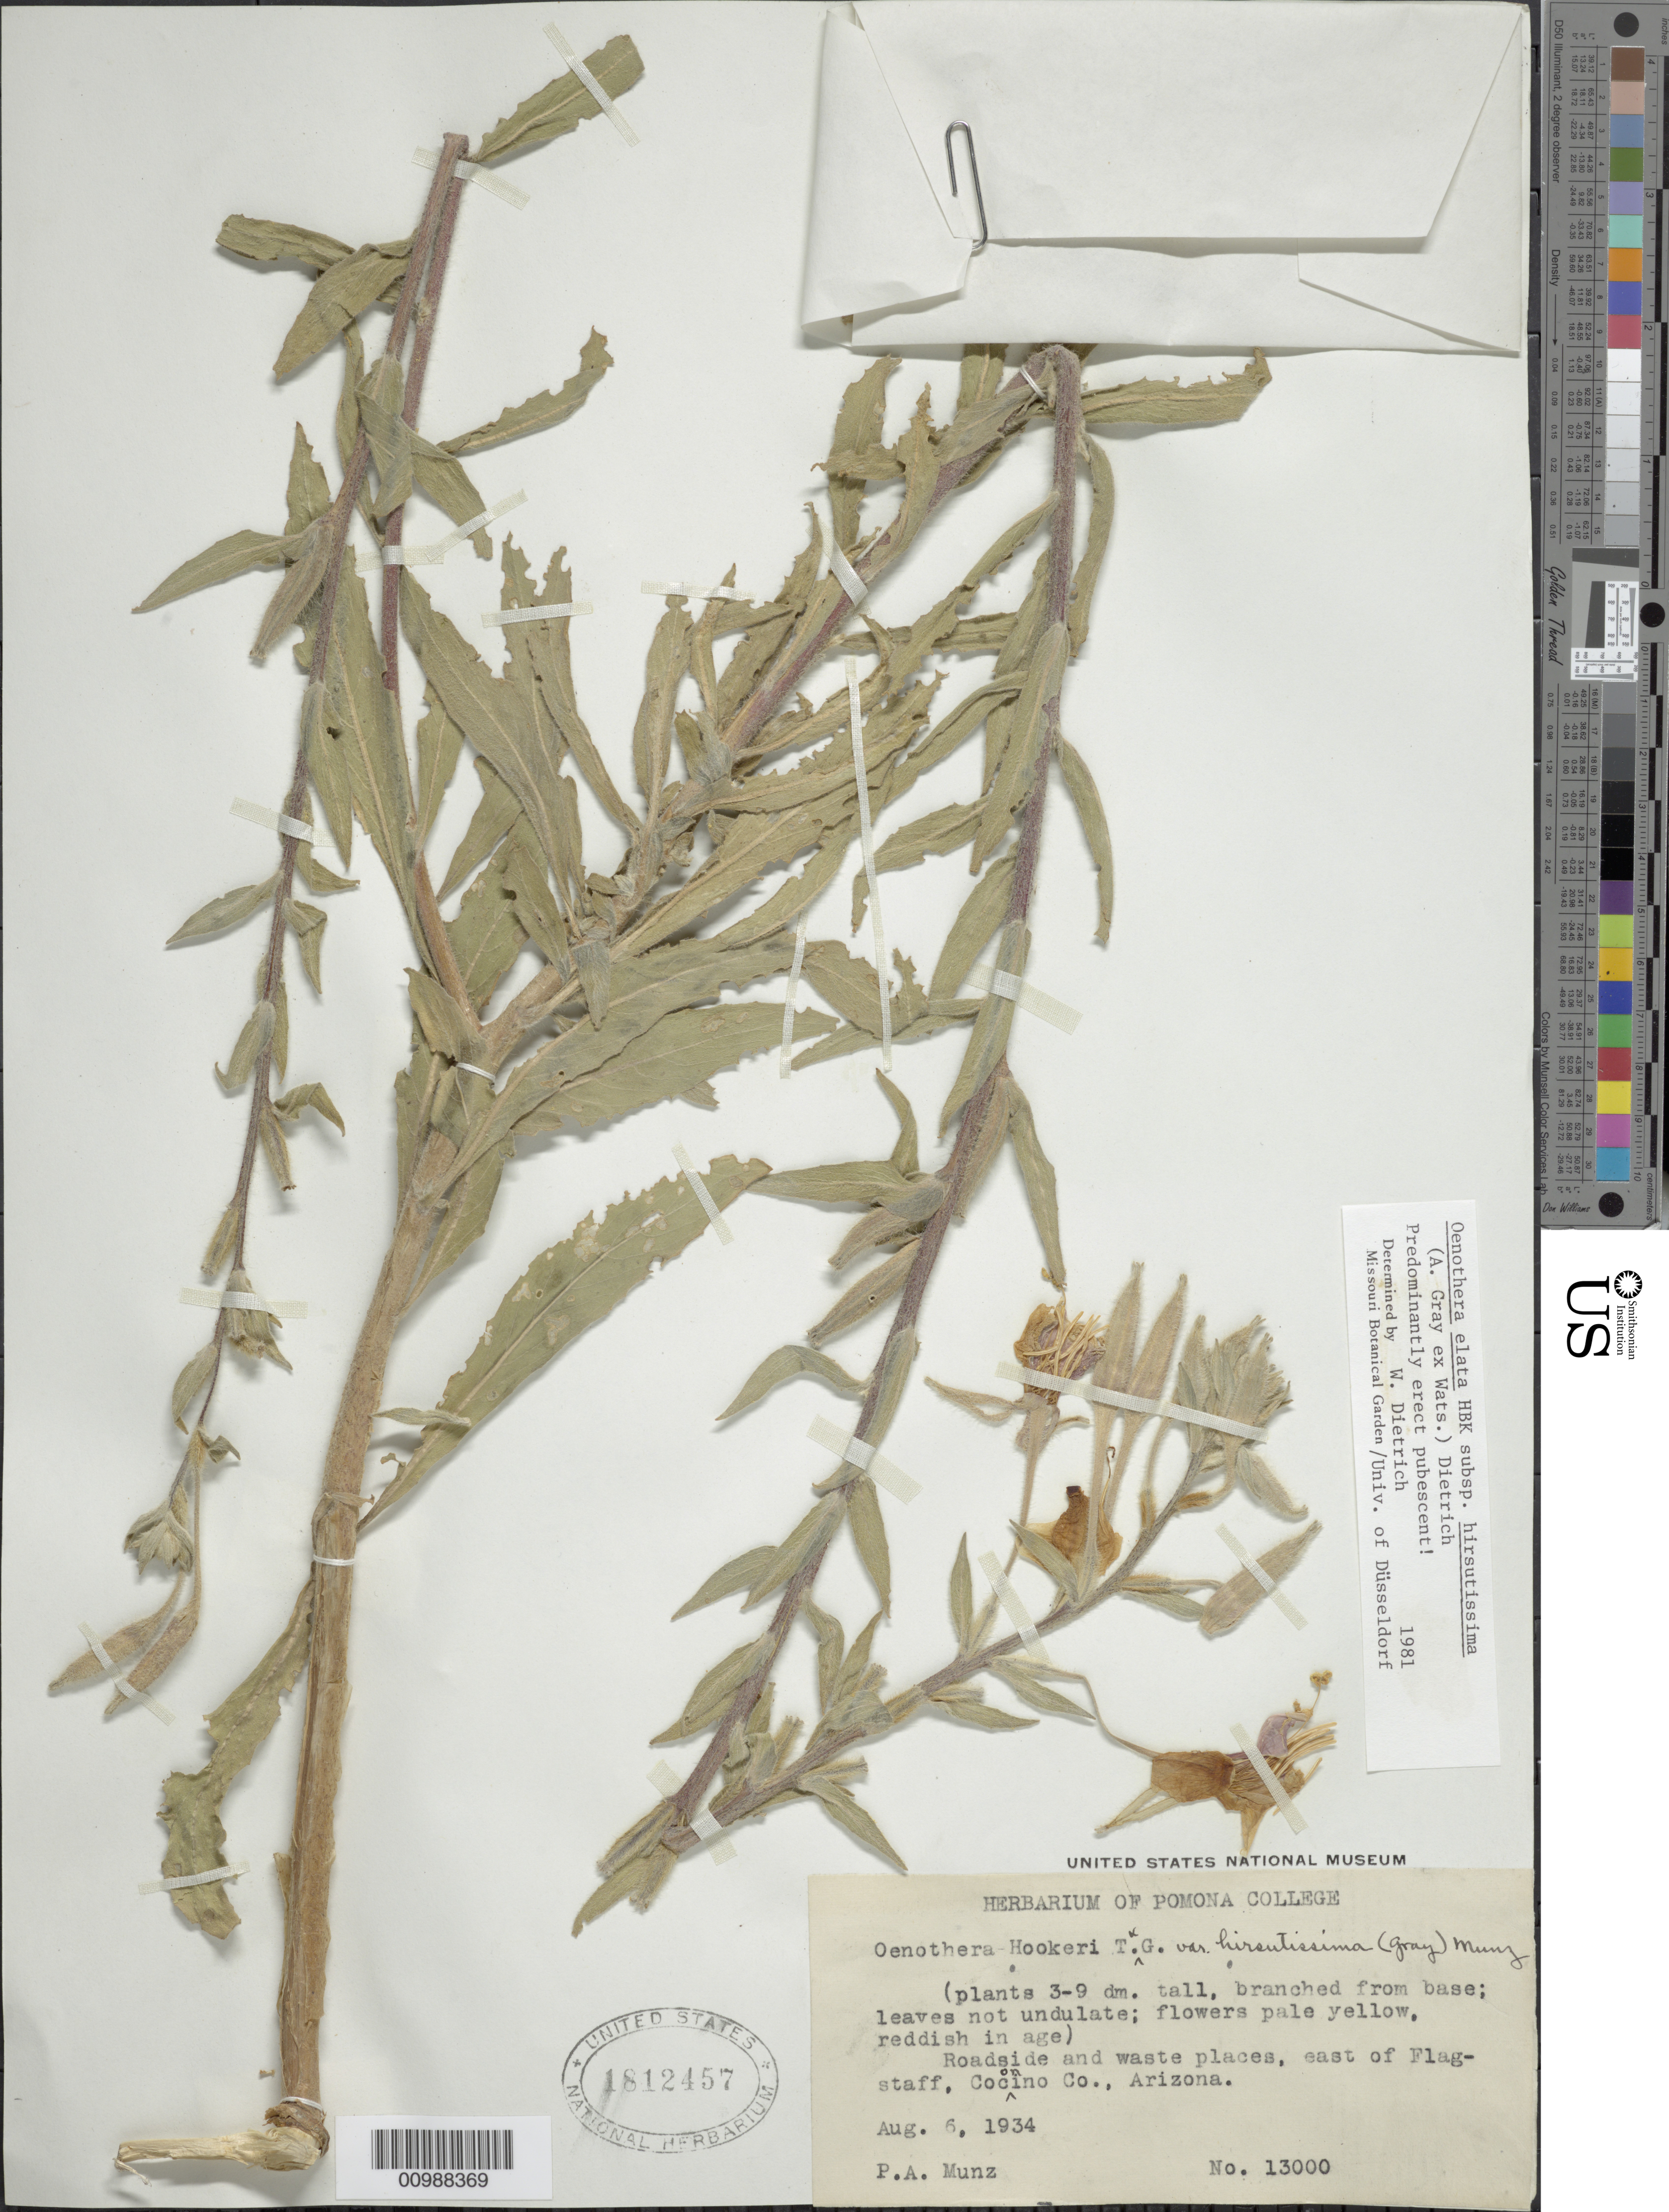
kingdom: Plantae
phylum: Tracheophyta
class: Magnoliopsida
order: Myrtales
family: Onagraceae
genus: Oenothera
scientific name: Oenothera elata subsp. hirsutissima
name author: (A. Gray ex S. Watson) W. Dietr.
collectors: P. A. Munz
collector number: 13000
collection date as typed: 06 Aug 1934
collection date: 1934-08-06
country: United States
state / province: Arizona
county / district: Coconino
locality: Roadside and waste places, east of Flagstaff.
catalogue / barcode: US 1812457